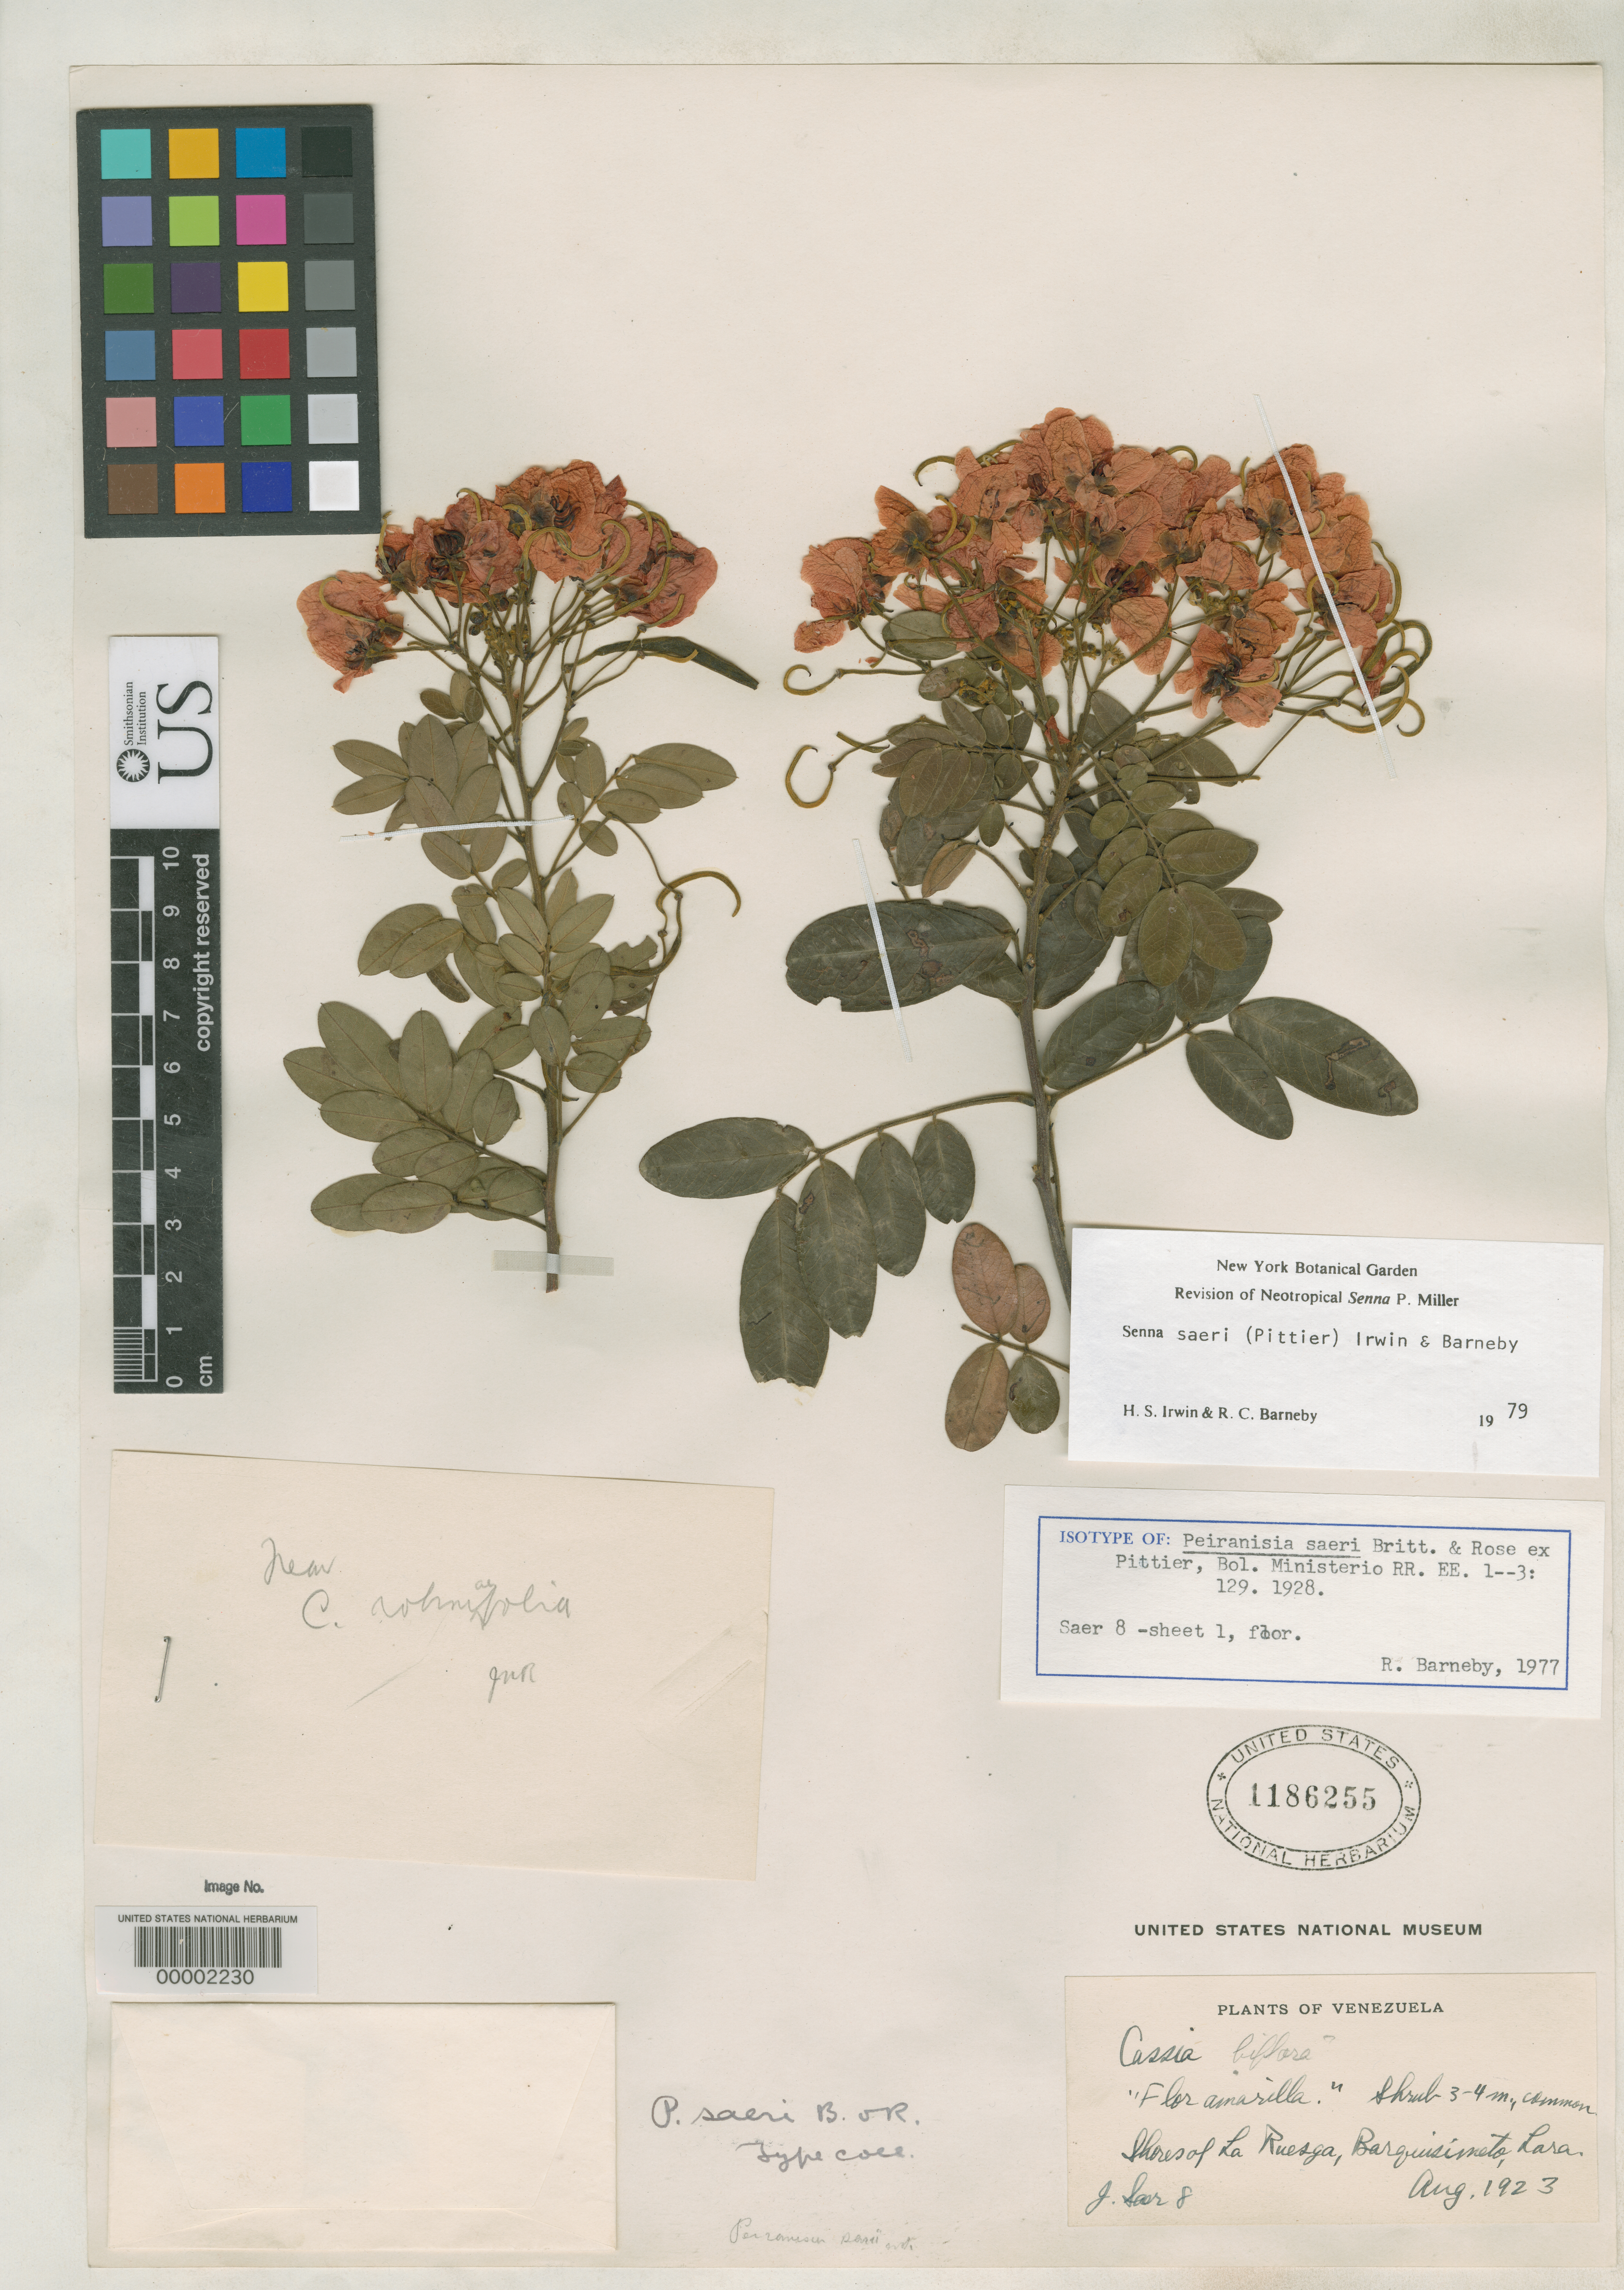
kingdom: Plantae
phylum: Tracheophyta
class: Magnoliopsida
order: Fabales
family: Fabaceae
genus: Peiranisia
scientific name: Peiranisia saeri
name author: Britton & Rose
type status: Isotype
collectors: J. Saer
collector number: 8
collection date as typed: Aug 1923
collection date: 1923-08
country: Venezuela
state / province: Lara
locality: La Ruesga, Barquisimeto.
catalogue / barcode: US 1186255